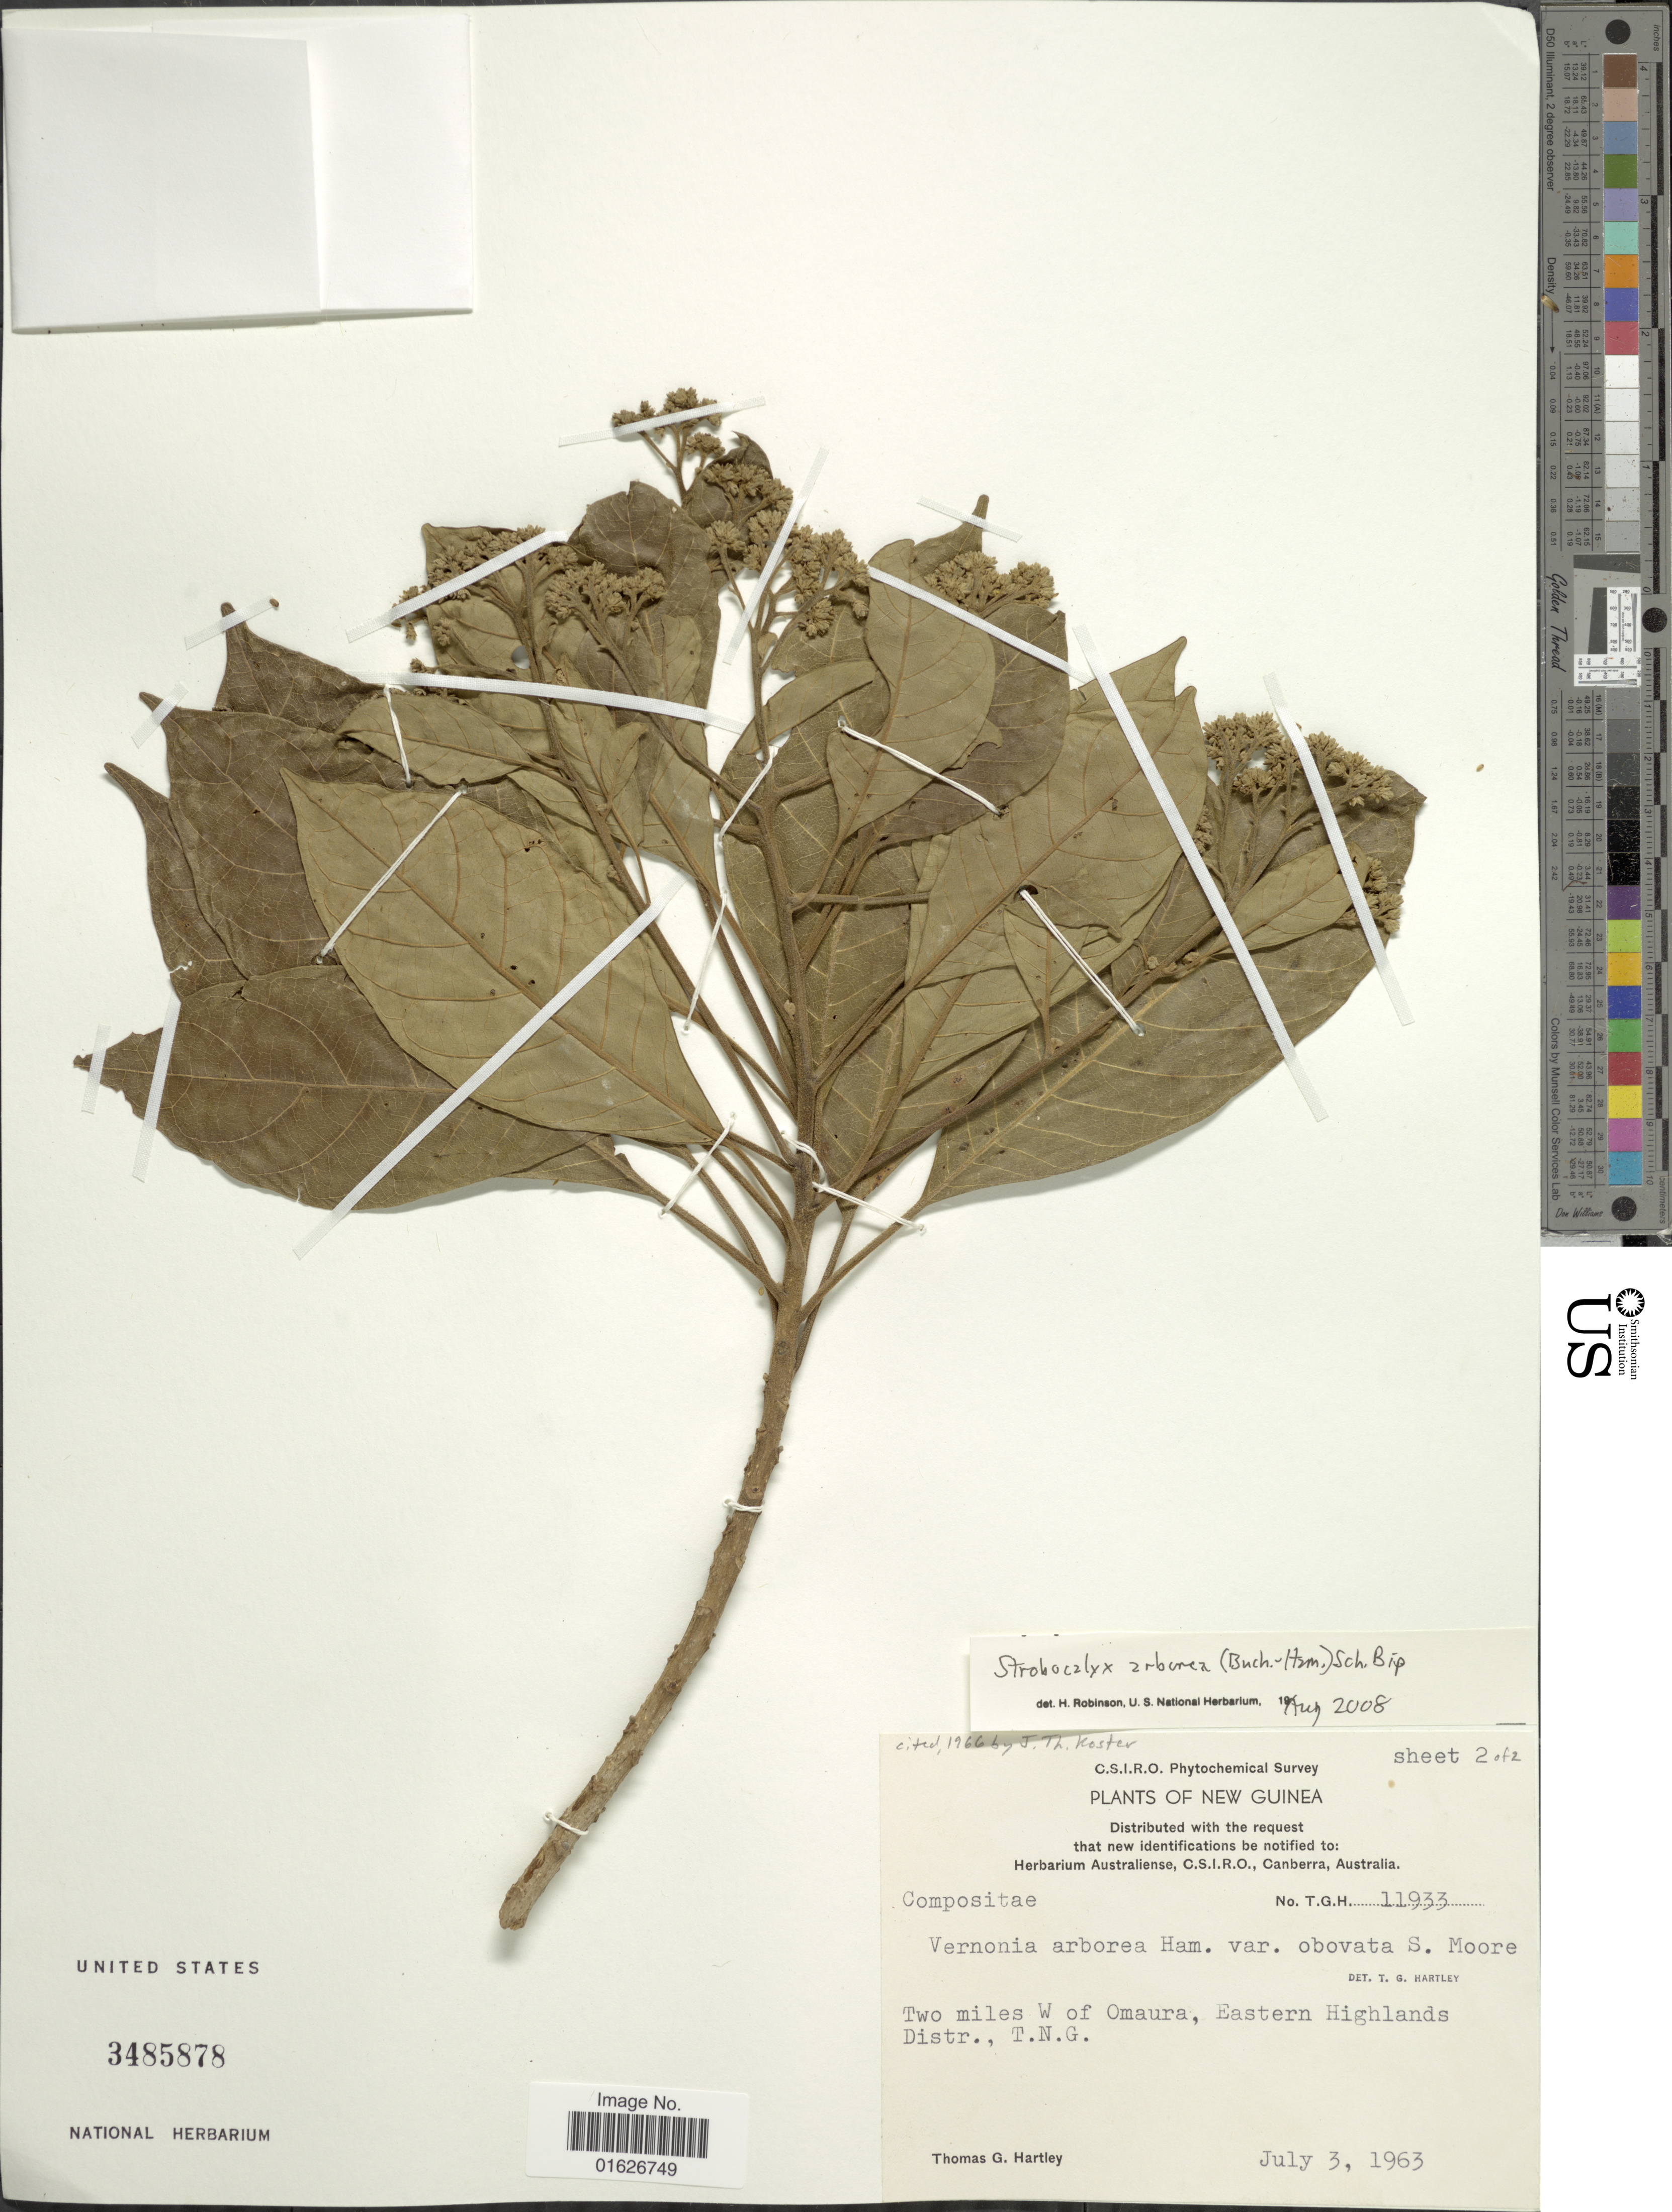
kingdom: Plantae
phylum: Tracheophyta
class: Magnoliopsida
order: Asterales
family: Asteraceae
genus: Strobocalyx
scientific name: Strobocalyx arborea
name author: (Buch.-Ham.) Sch. Bip.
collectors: T. G. Hartley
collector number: T.G.H. 11933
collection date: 1963-07-03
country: Papua New Guinea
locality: New Guinea, Two miles W of Omaura, Eastern Highlands District., T.N.G.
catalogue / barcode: US 3485878